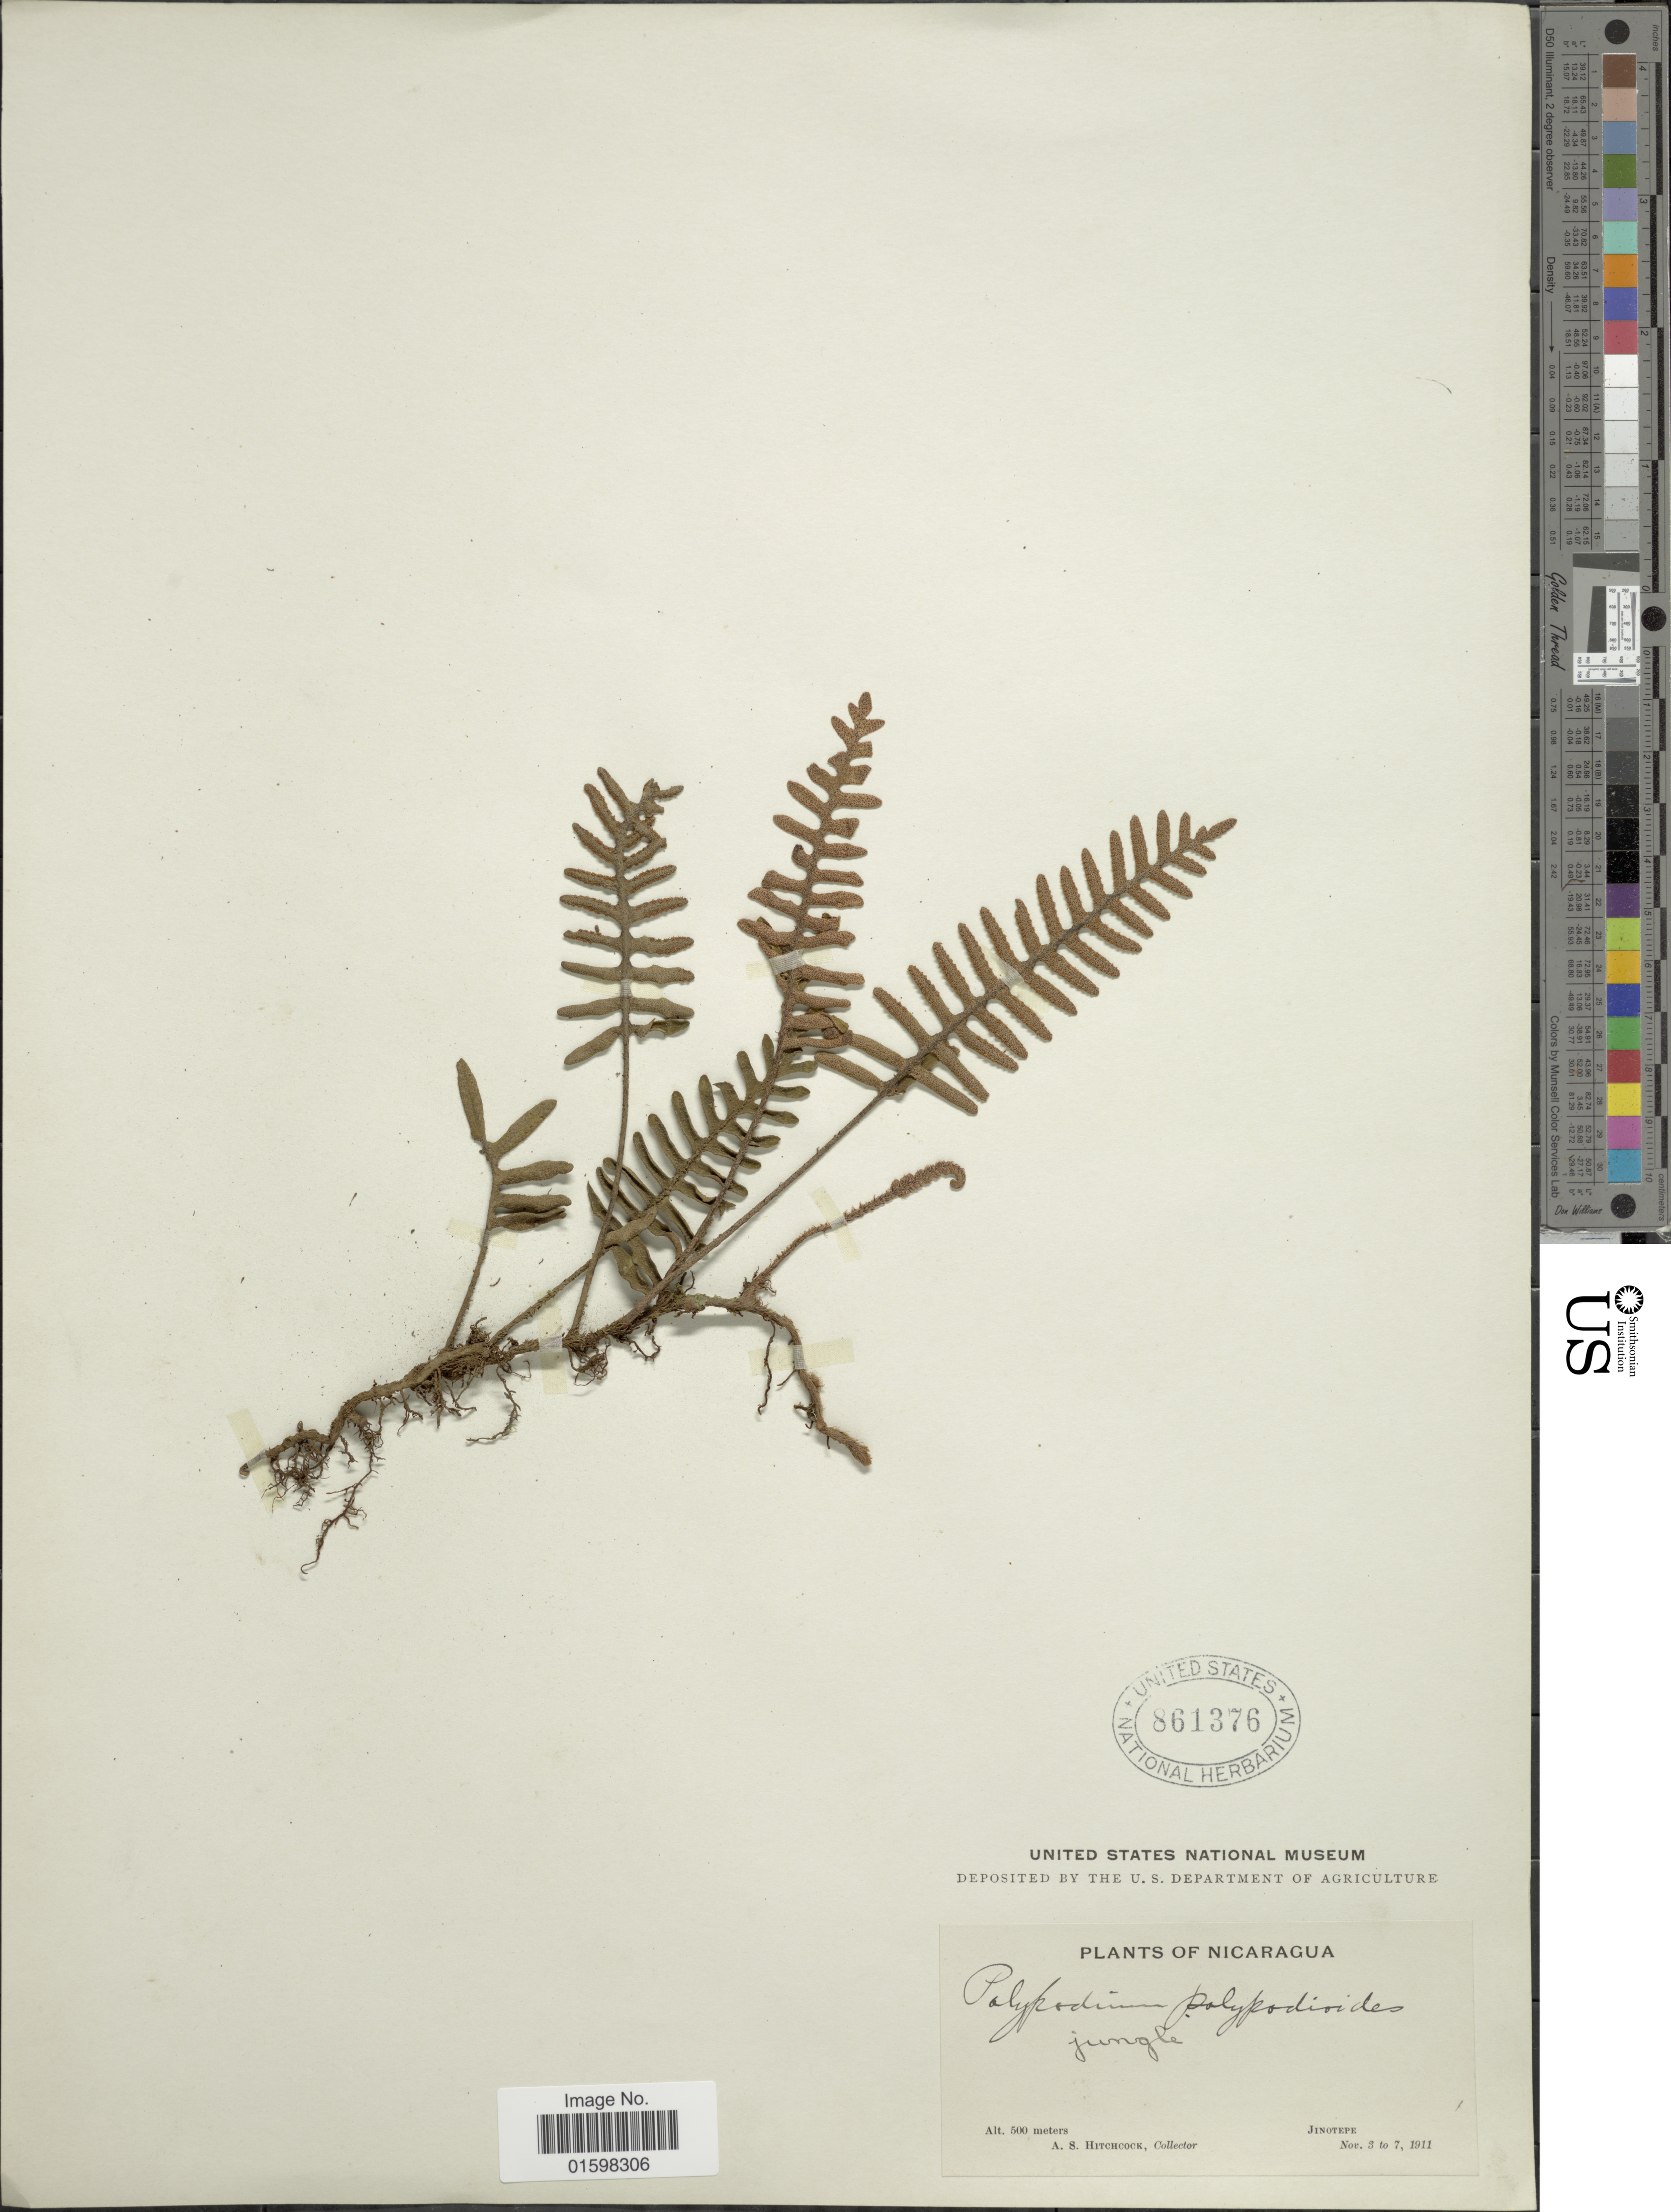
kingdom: Plantae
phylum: Tracheophyta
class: Polypodiopsida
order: Polypodiales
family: Polypodiaceae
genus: Pleopeltis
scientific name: Pleopeltis polypodioides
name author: (L.) E.G. Andrews & Windham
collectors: A. S. Hitchcock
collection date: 1911-11-03/1911-11-07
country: Nicaragua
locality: Jinotepe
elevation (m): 500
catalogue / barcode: US 861376